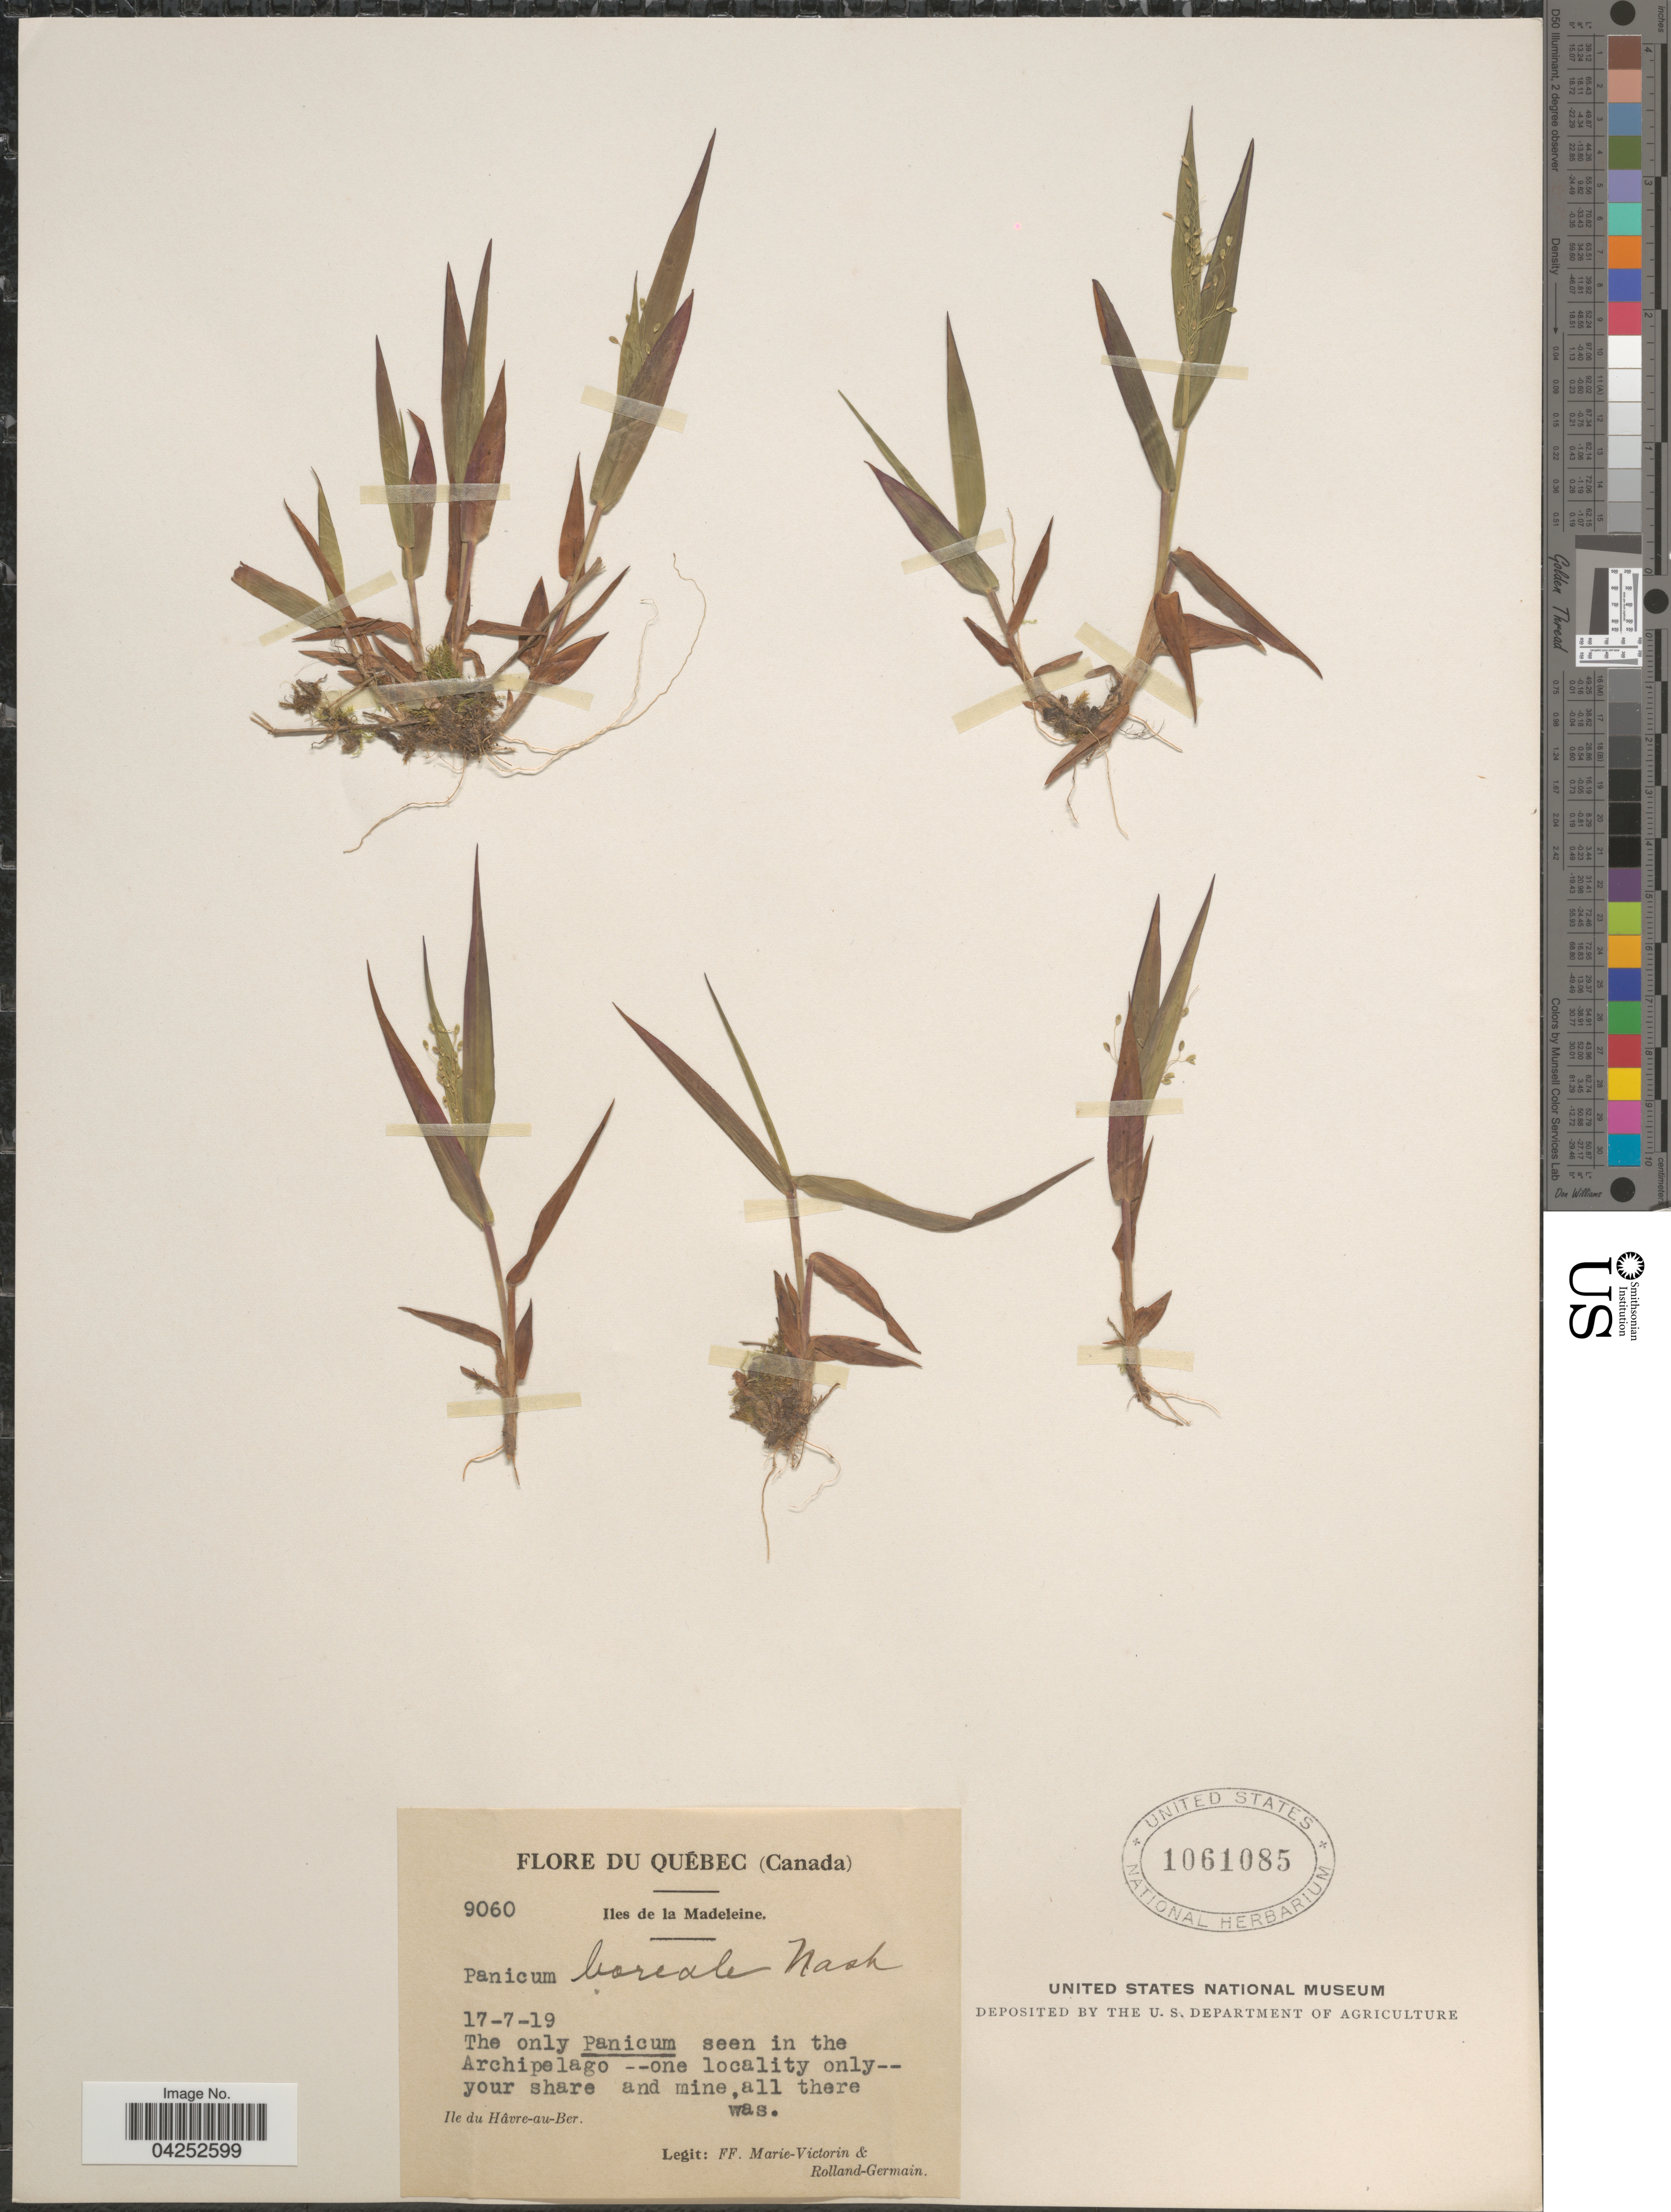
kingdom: Plantae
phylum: Tracheophyta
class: Liliopsida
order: Poales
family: Poaceae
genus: Dichanthelium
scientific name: Dichanthelium boreale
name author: (Nash) Freckmann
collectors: F. Marie-Victorin & Rolland-Germain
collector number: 9060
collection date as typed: Transcribed d/m/y: 17/7/19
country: Canada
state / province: Quebec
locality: Iles de la Madeleine. Ile du Hâvre-au-Ber.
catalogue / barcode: US 1061085